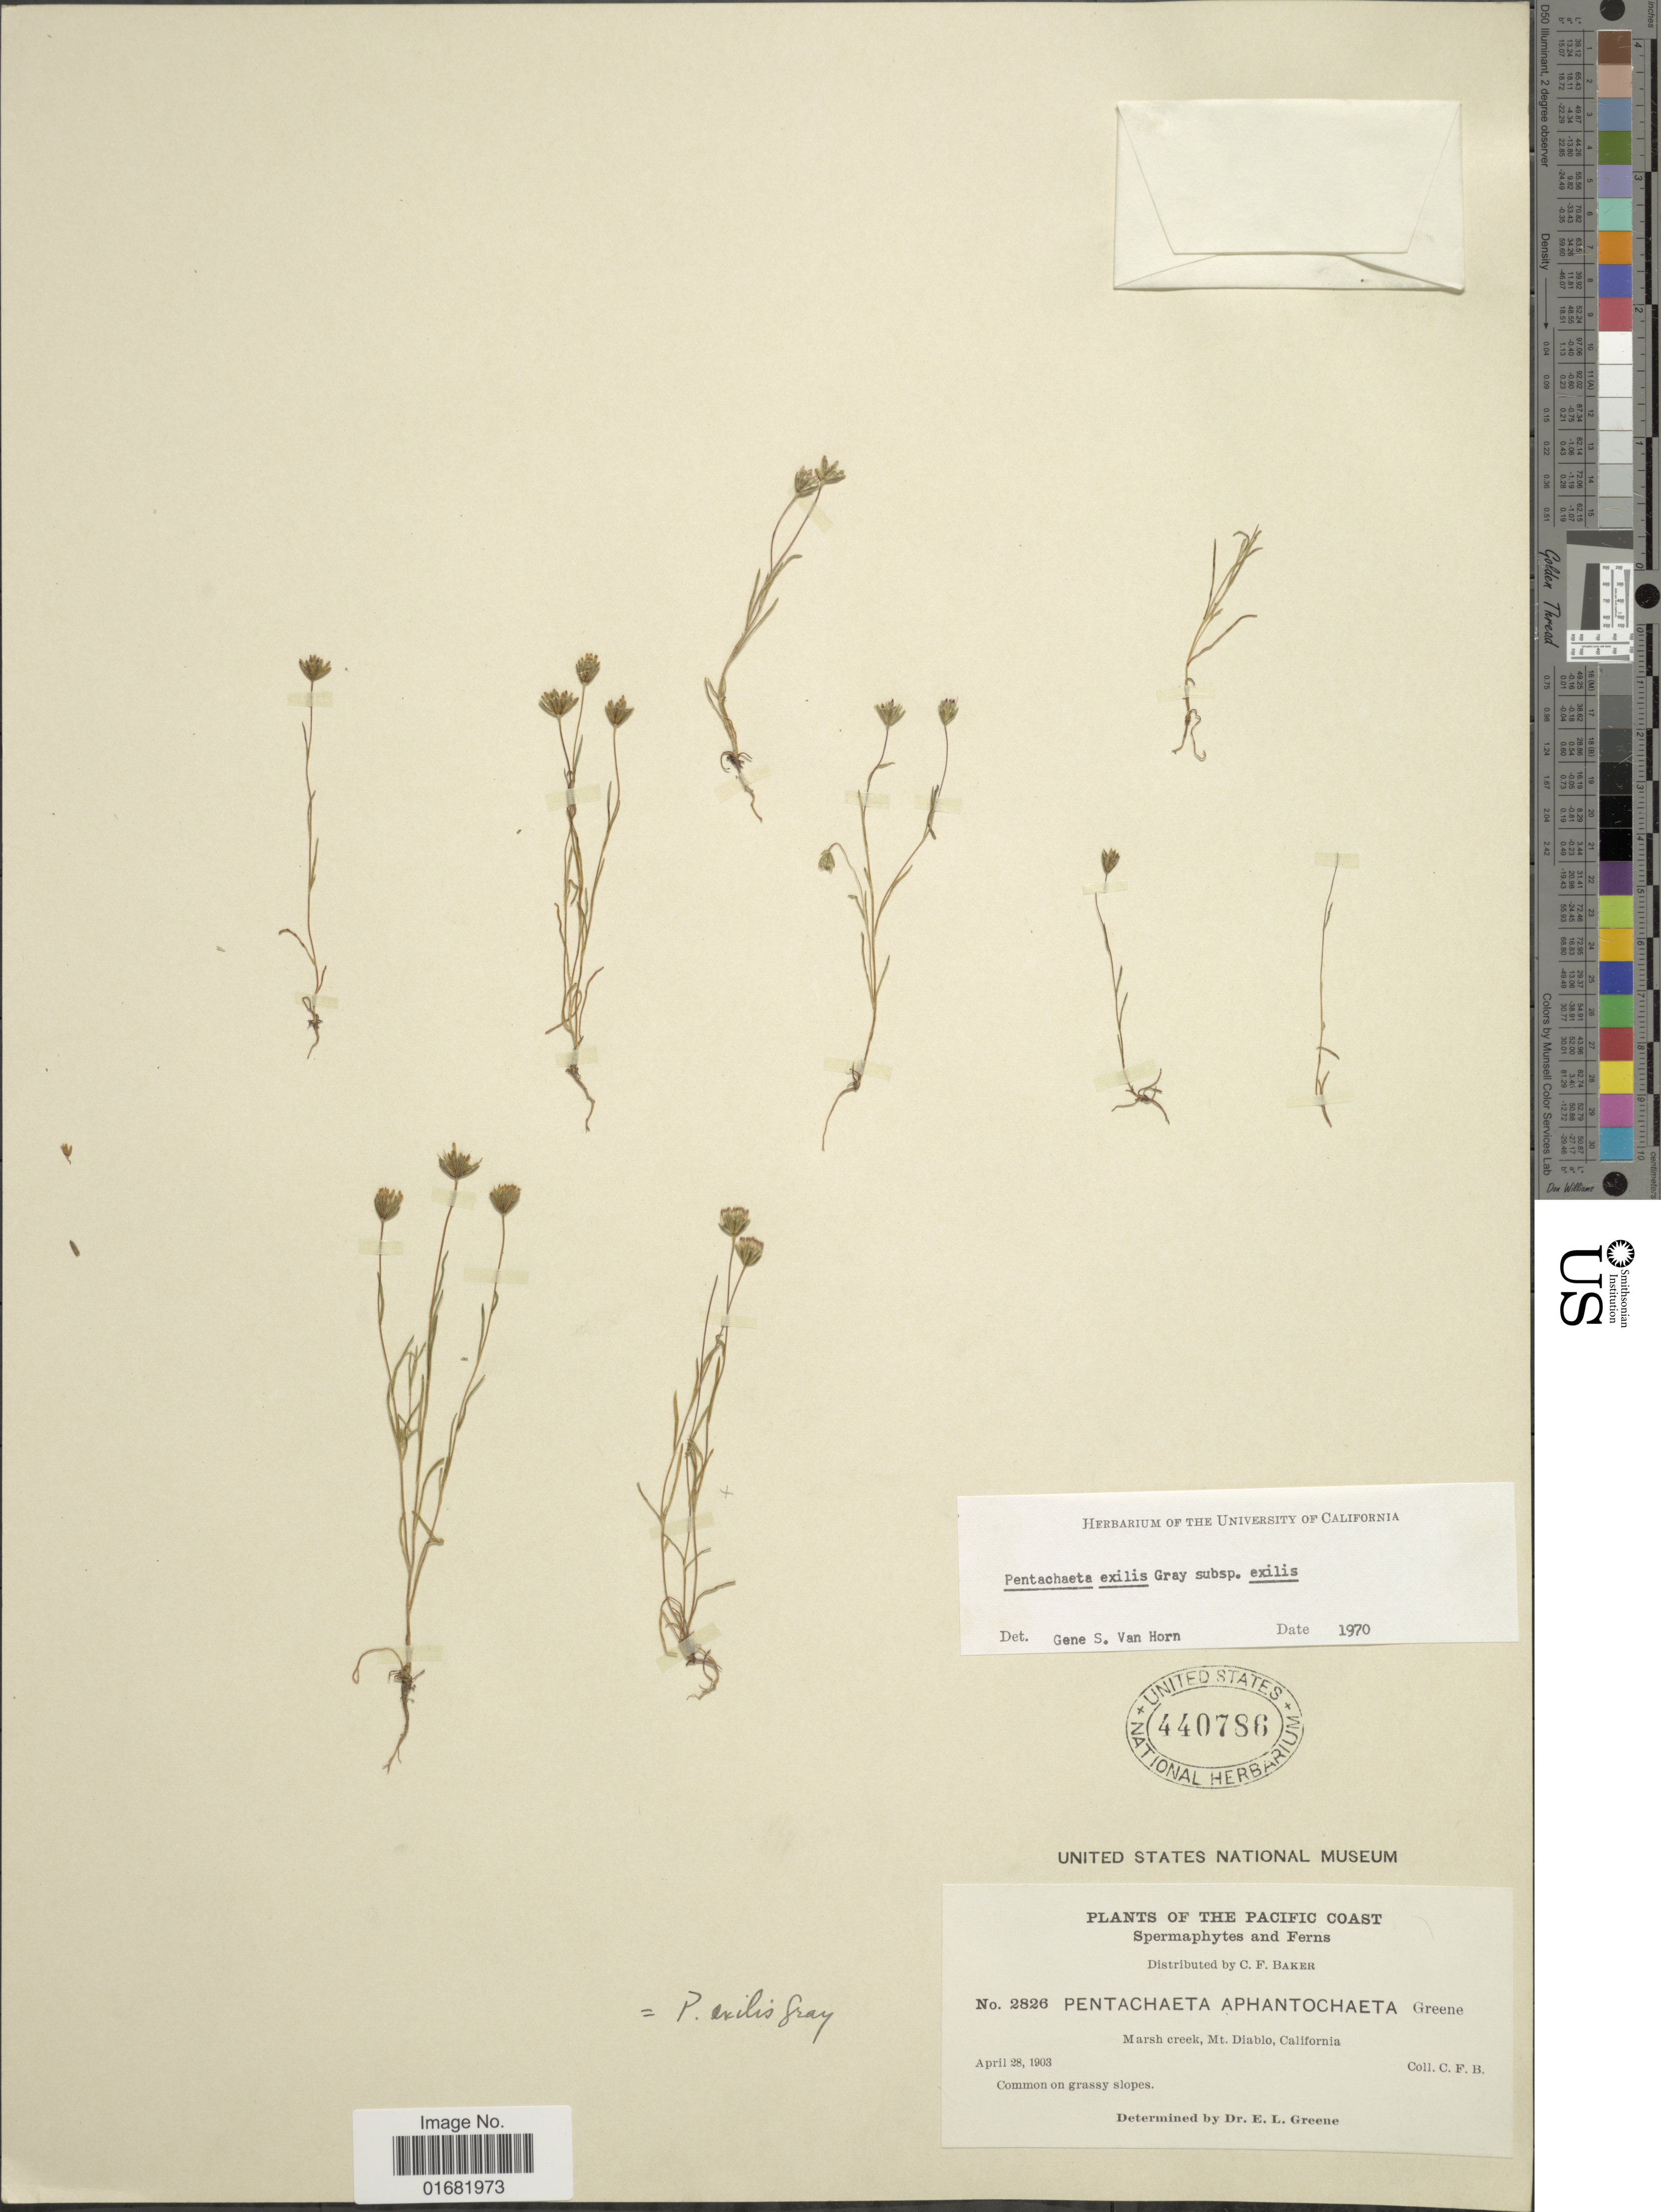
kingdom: Plantae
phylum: Tracheophyta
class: Magnoliopsida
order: Asterales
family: Asteraceae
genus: Pentachaeta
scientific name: Pentachaeta exilis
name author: A. Gray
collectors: C. F. Baker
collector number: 2826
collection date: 1903-04-28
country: United States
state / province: California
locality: Pacific Coast. Marsh creek, Mt. Diablo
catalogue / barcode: US 440786